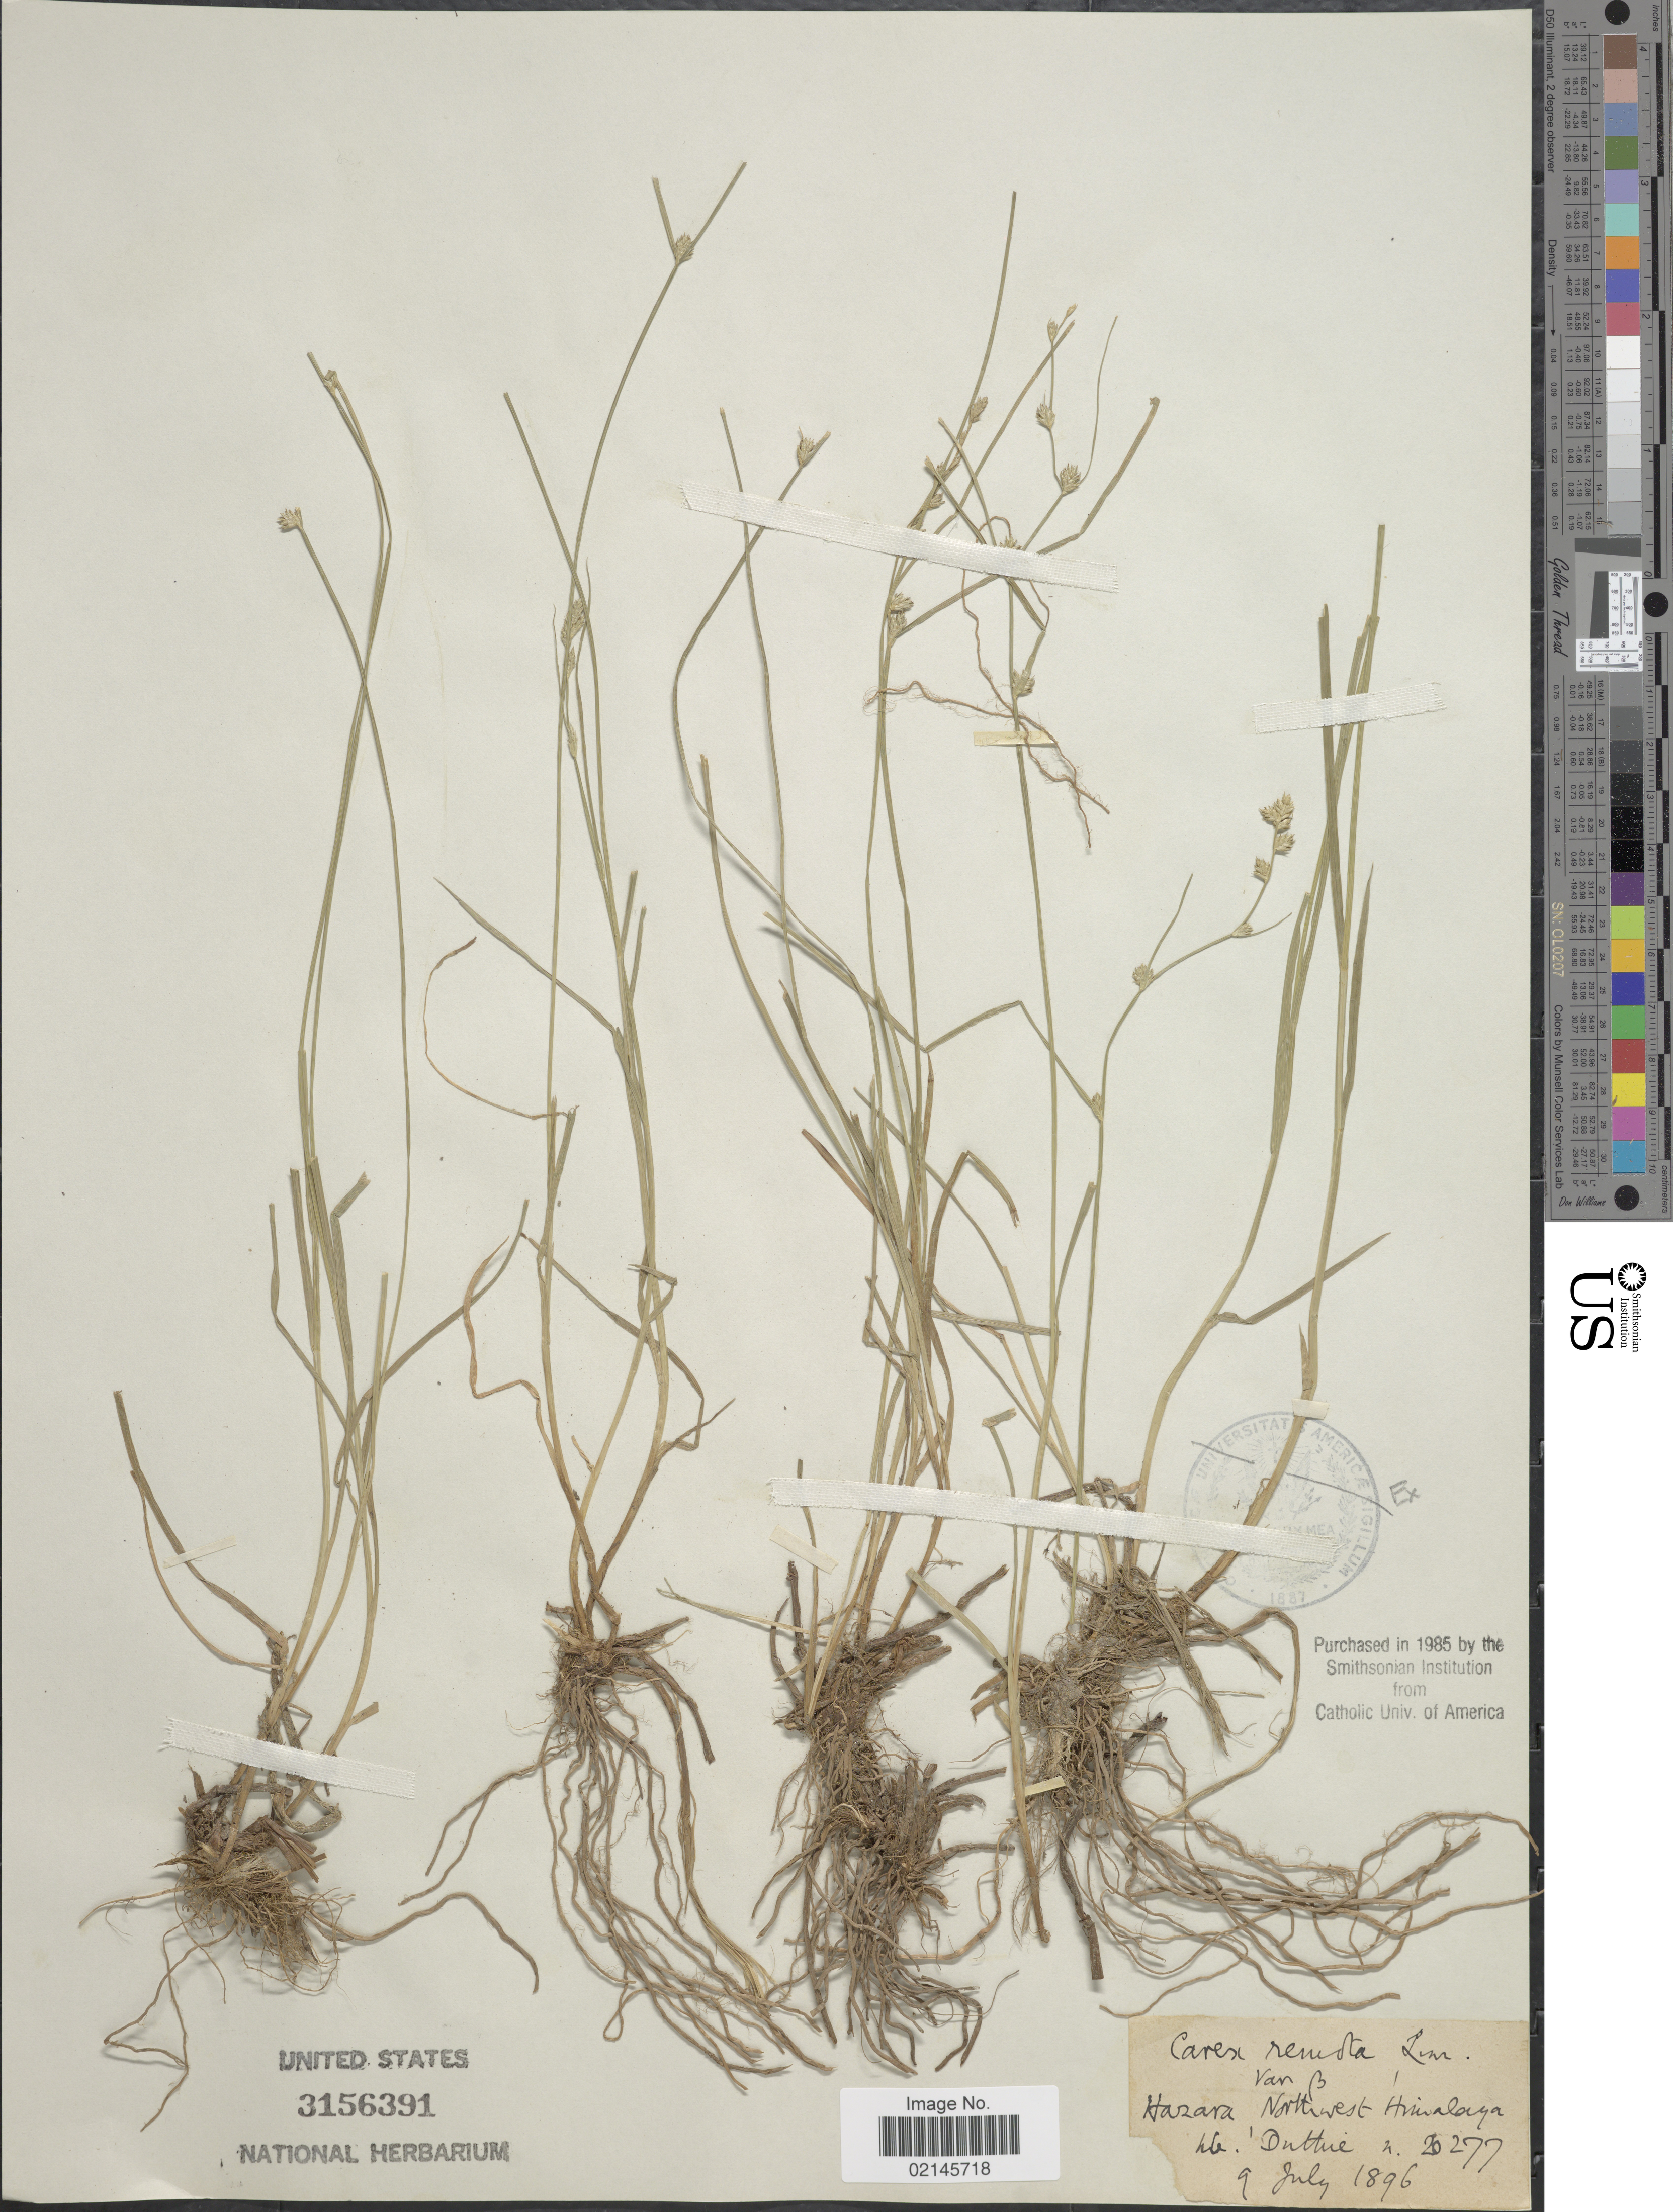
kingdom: Plantae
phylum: Tracheophyta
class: Liliopsida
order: Poales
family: Cyperaceae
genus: Carex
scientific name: Carex remota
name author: L.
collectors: Duthie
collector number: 20277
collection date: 1896-07-09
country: Pakistan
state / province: Khyber Pakhtunkhwa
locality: Hazara, Northwest Himalaya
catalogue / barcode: US 3156391